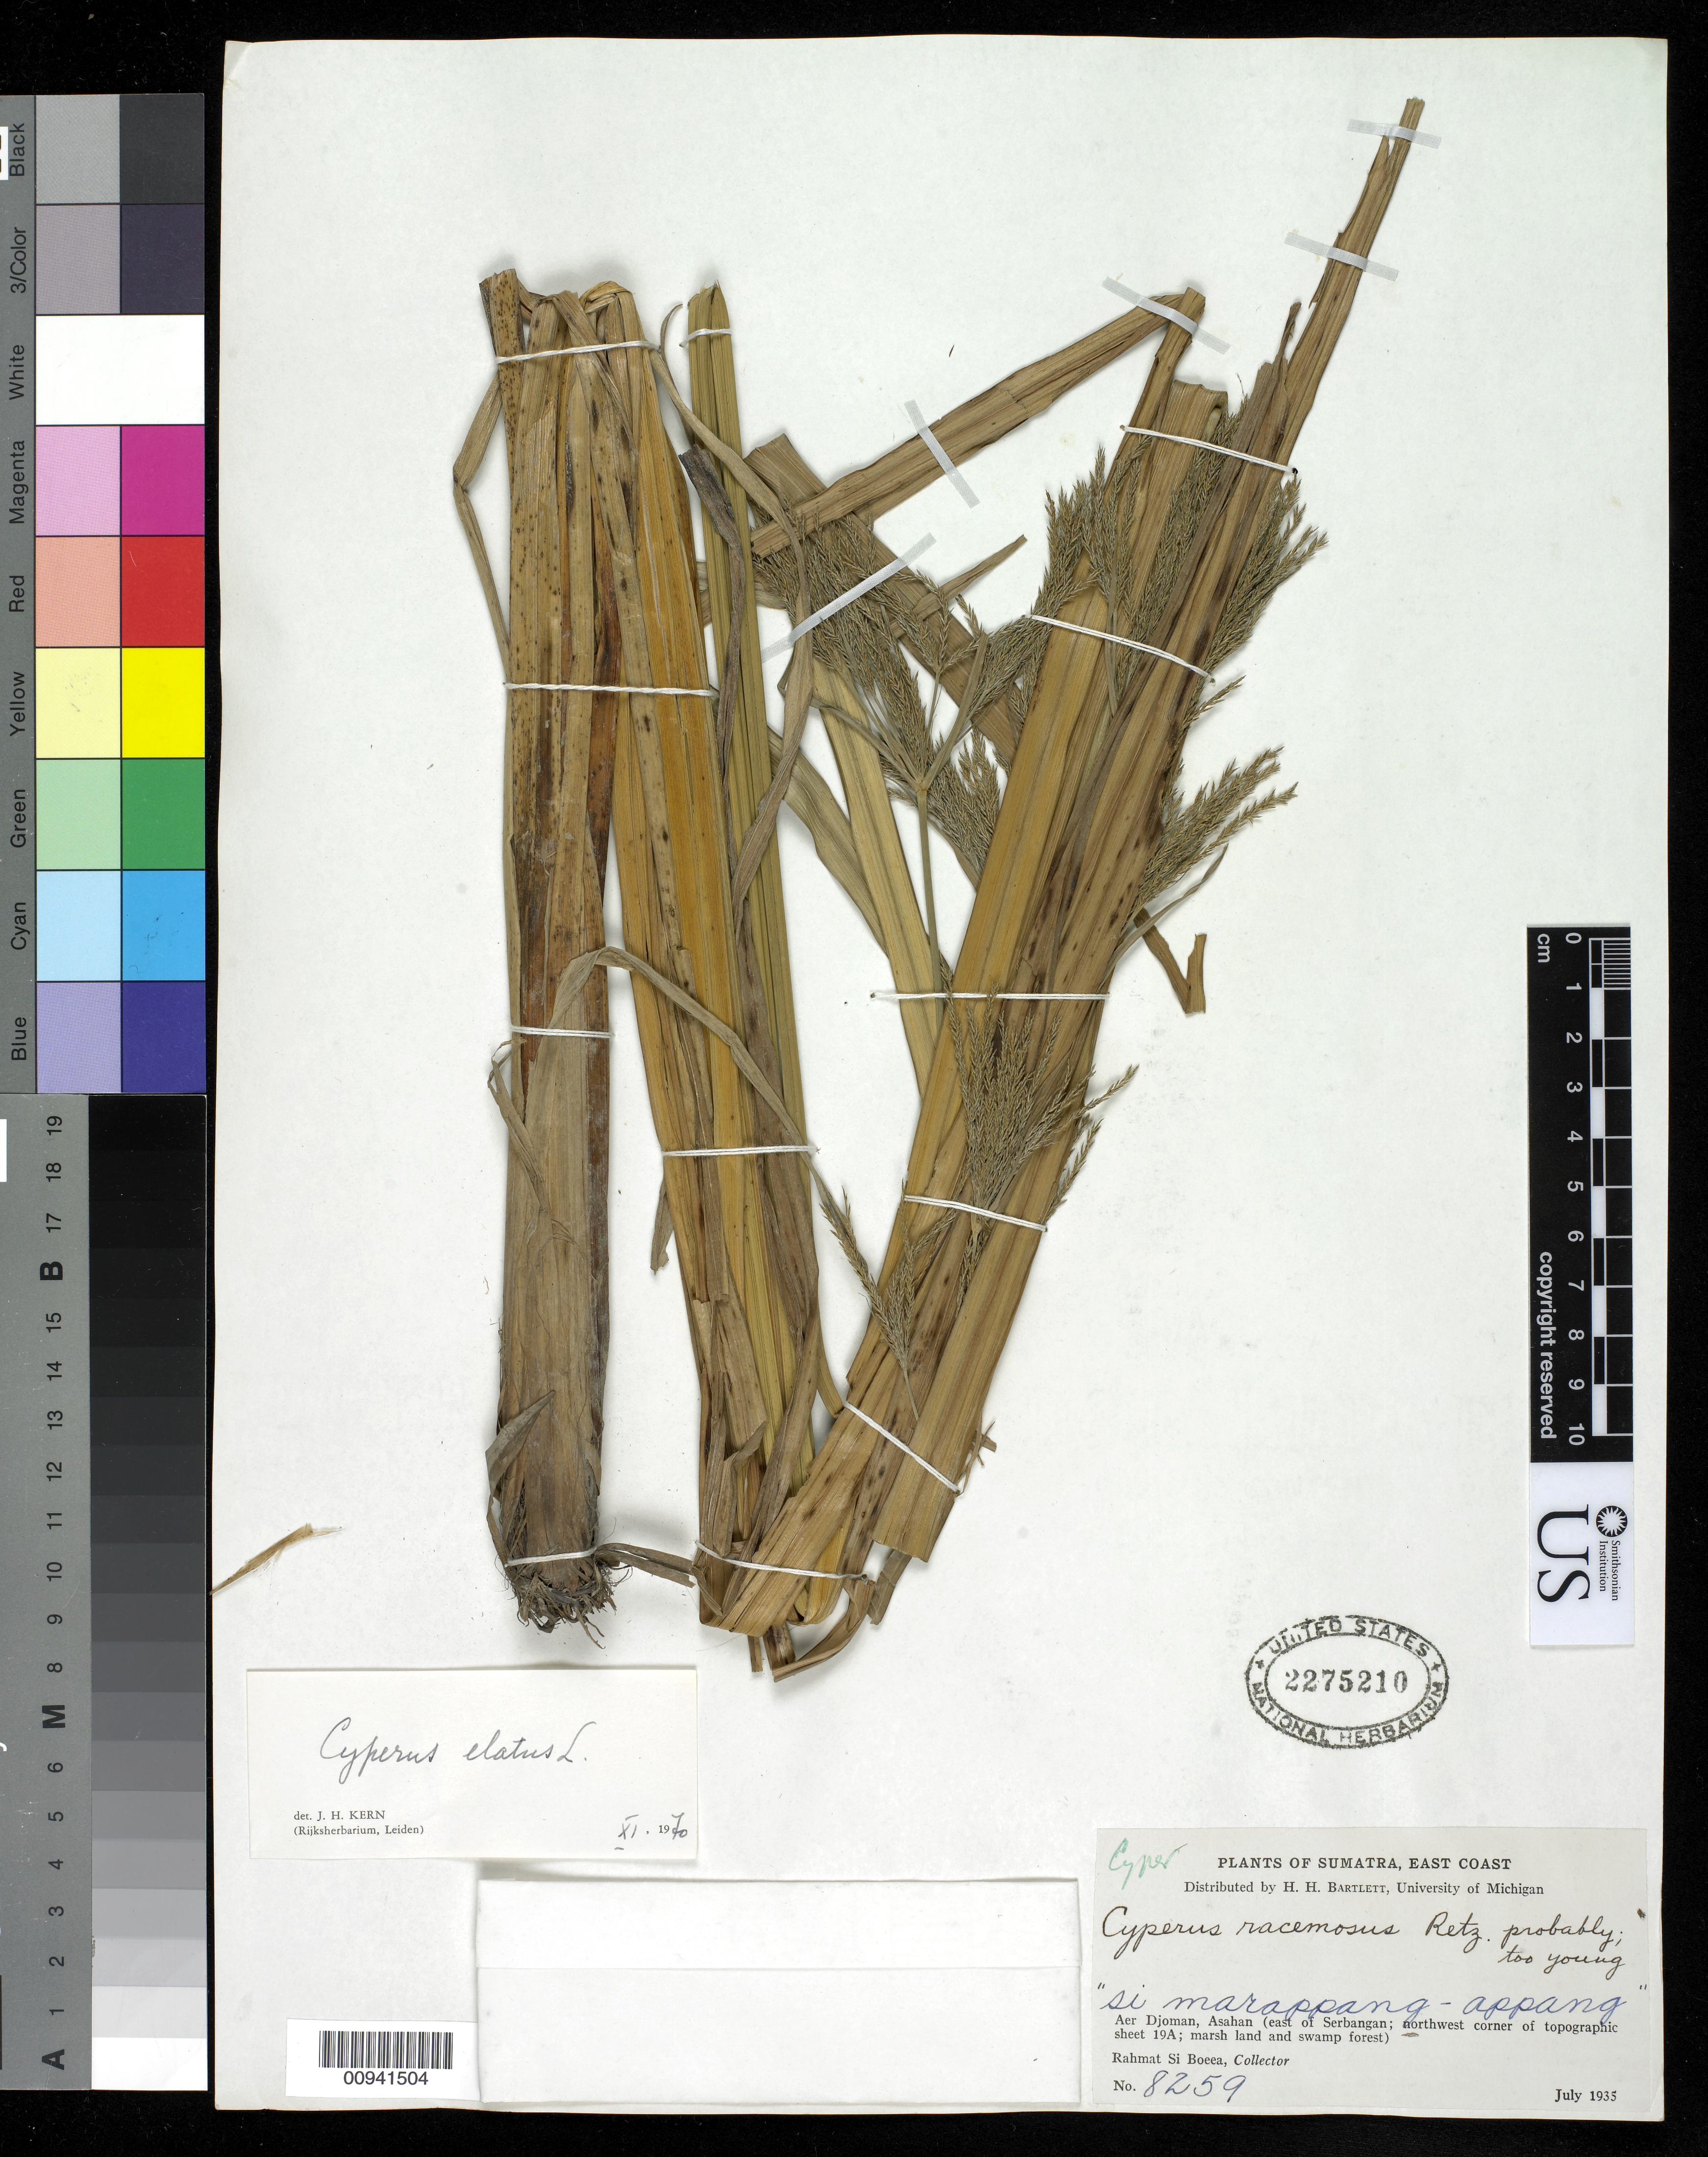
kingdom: Plantae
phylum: Tracheophyta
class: Liliopsida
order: Poales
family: Cyperaceae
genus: Cyperus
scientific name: Cyperus elatus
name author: L.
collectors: Rahmat Si Boeea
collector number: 8259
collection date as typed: Jul 1935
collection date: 1935-07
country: Indonesia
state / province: Sumatra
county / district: Aceh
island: Sumatra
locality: Aer Djoman, Asahan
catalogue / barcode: US 2275210